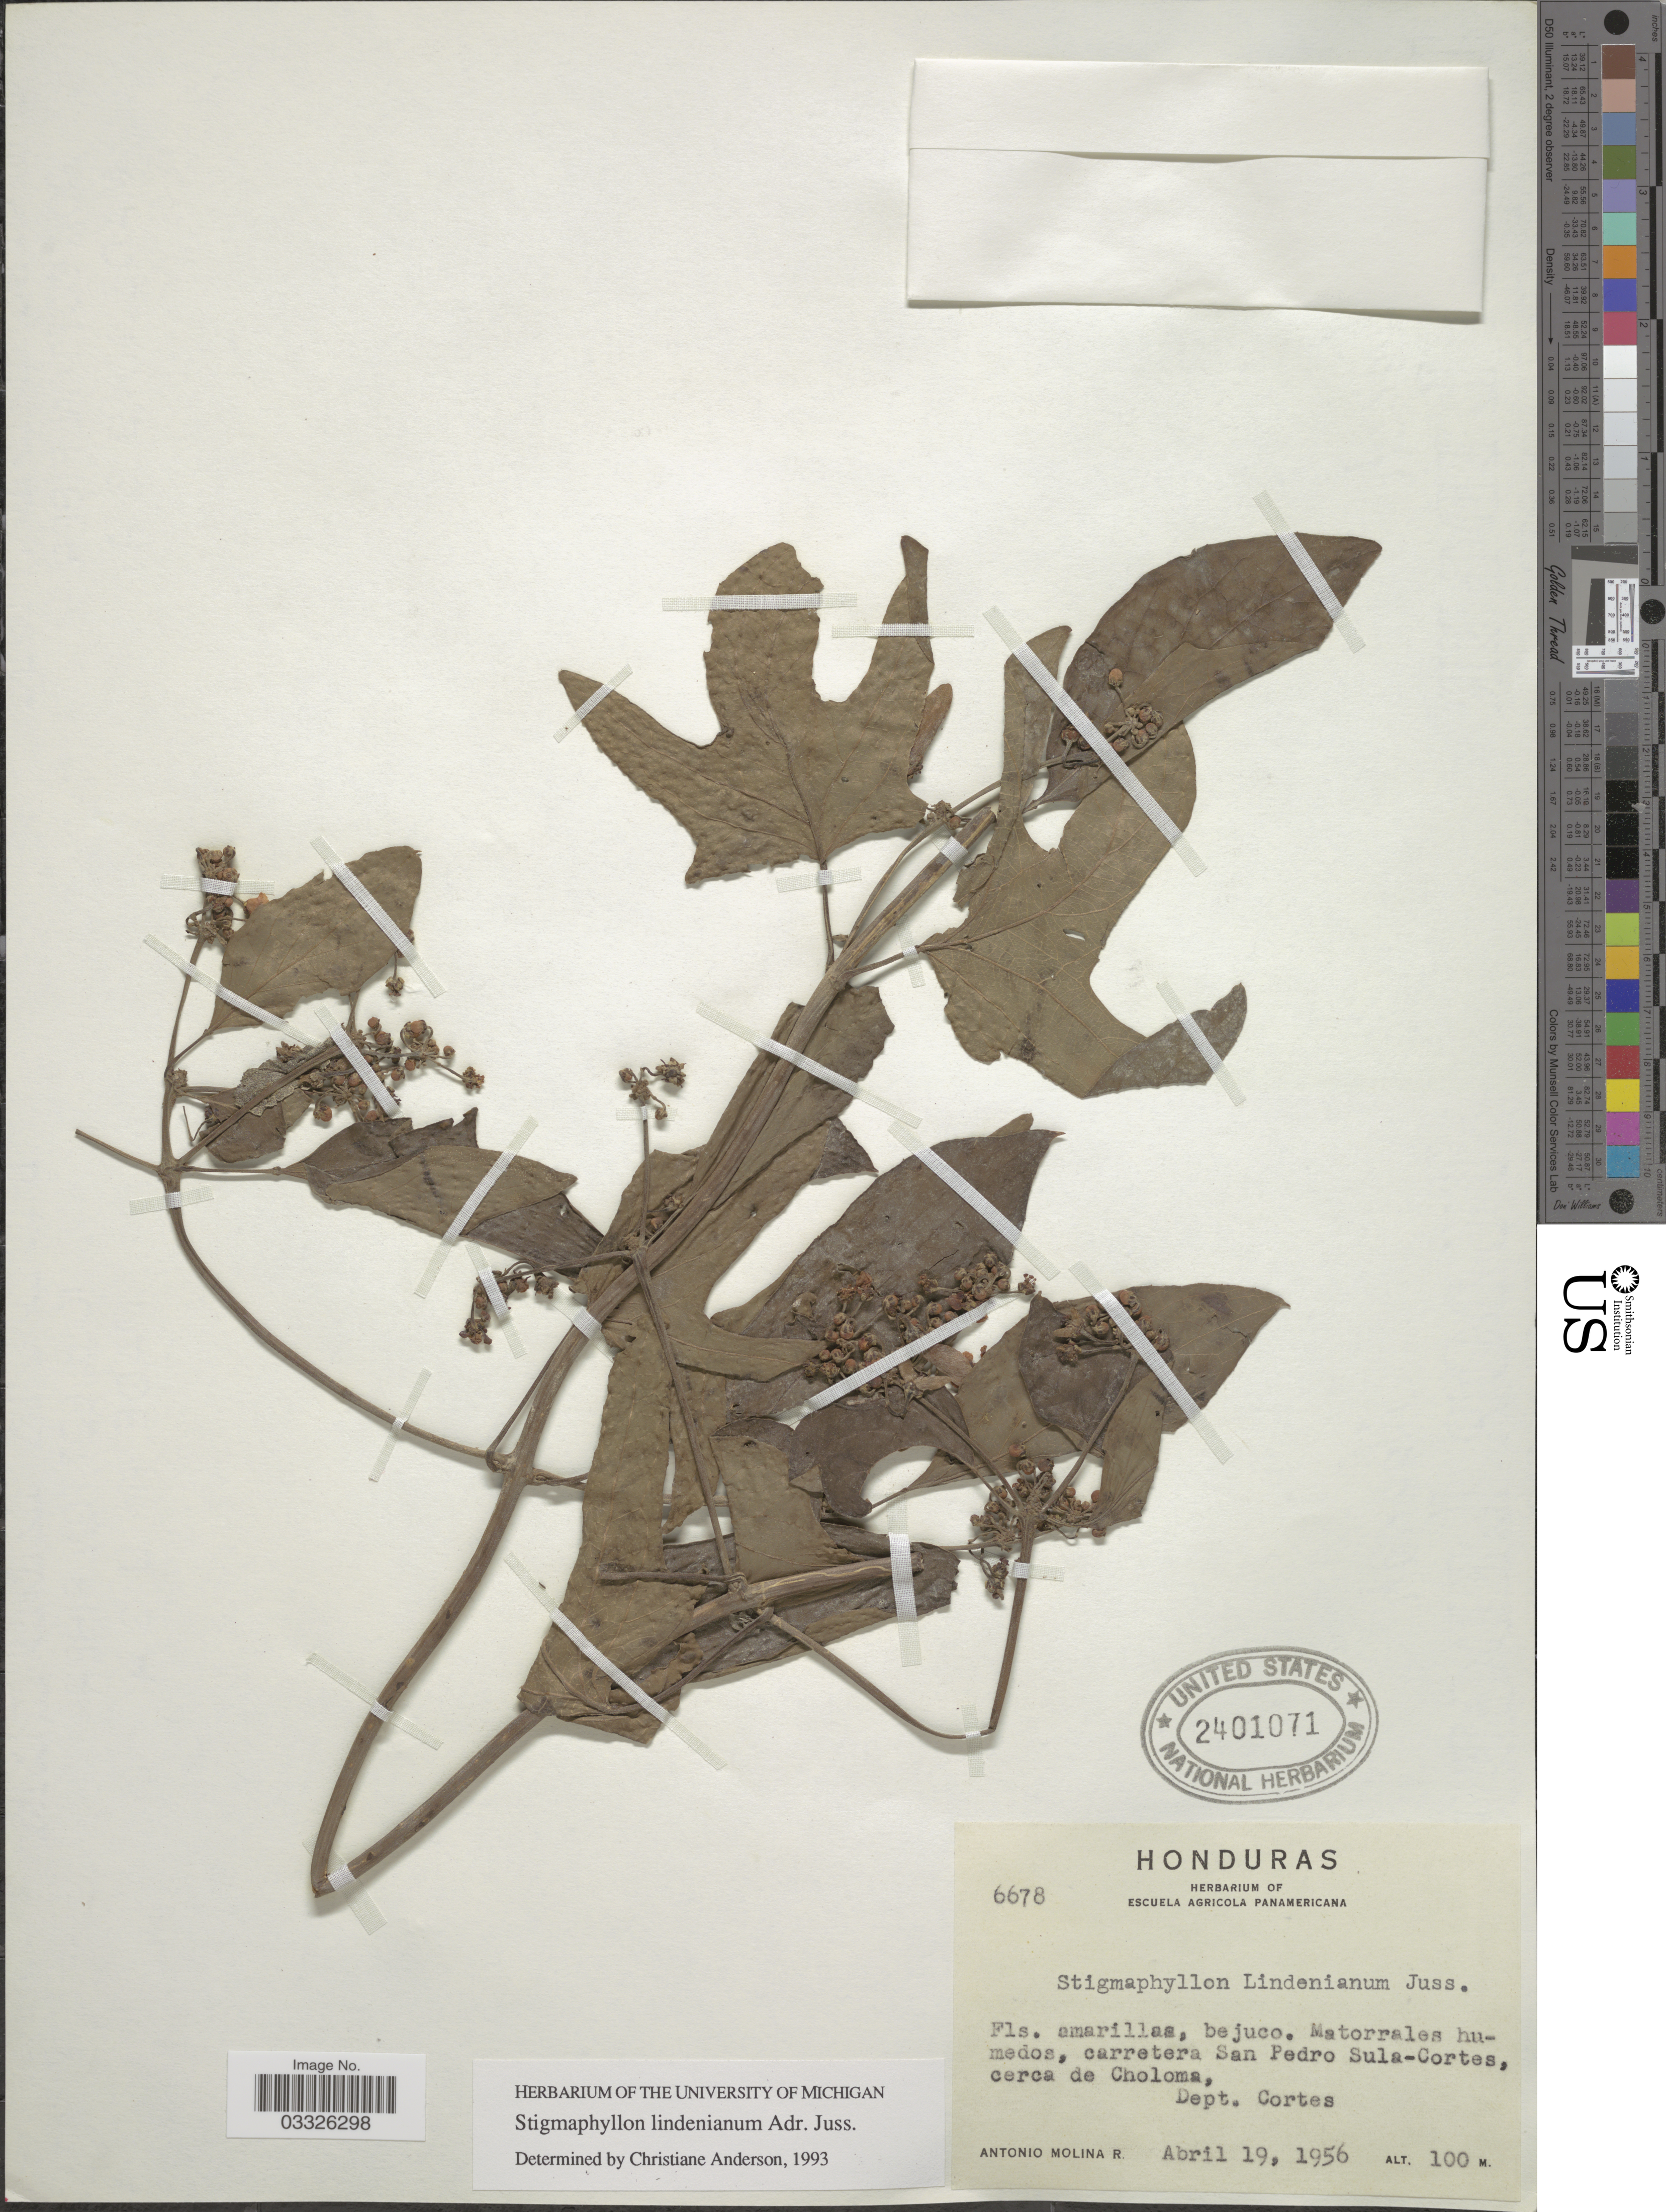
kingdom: Plantae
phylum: Tracheophyta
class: Magnoliopsida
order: Malpighiales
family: Malpighiaceae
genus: Stigmaphyllon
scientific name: Stigmaphyllon lindenianum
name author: A. Juss.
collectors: A. Molina R.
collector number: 6678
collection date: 1956-04-19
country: Honduras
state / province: Cortés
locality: Matorrales humedos, carretera San Pedro Sula-Cortes, cerca de Choloma, Dept. Cortes.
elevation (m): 100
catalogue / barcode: US 2401071